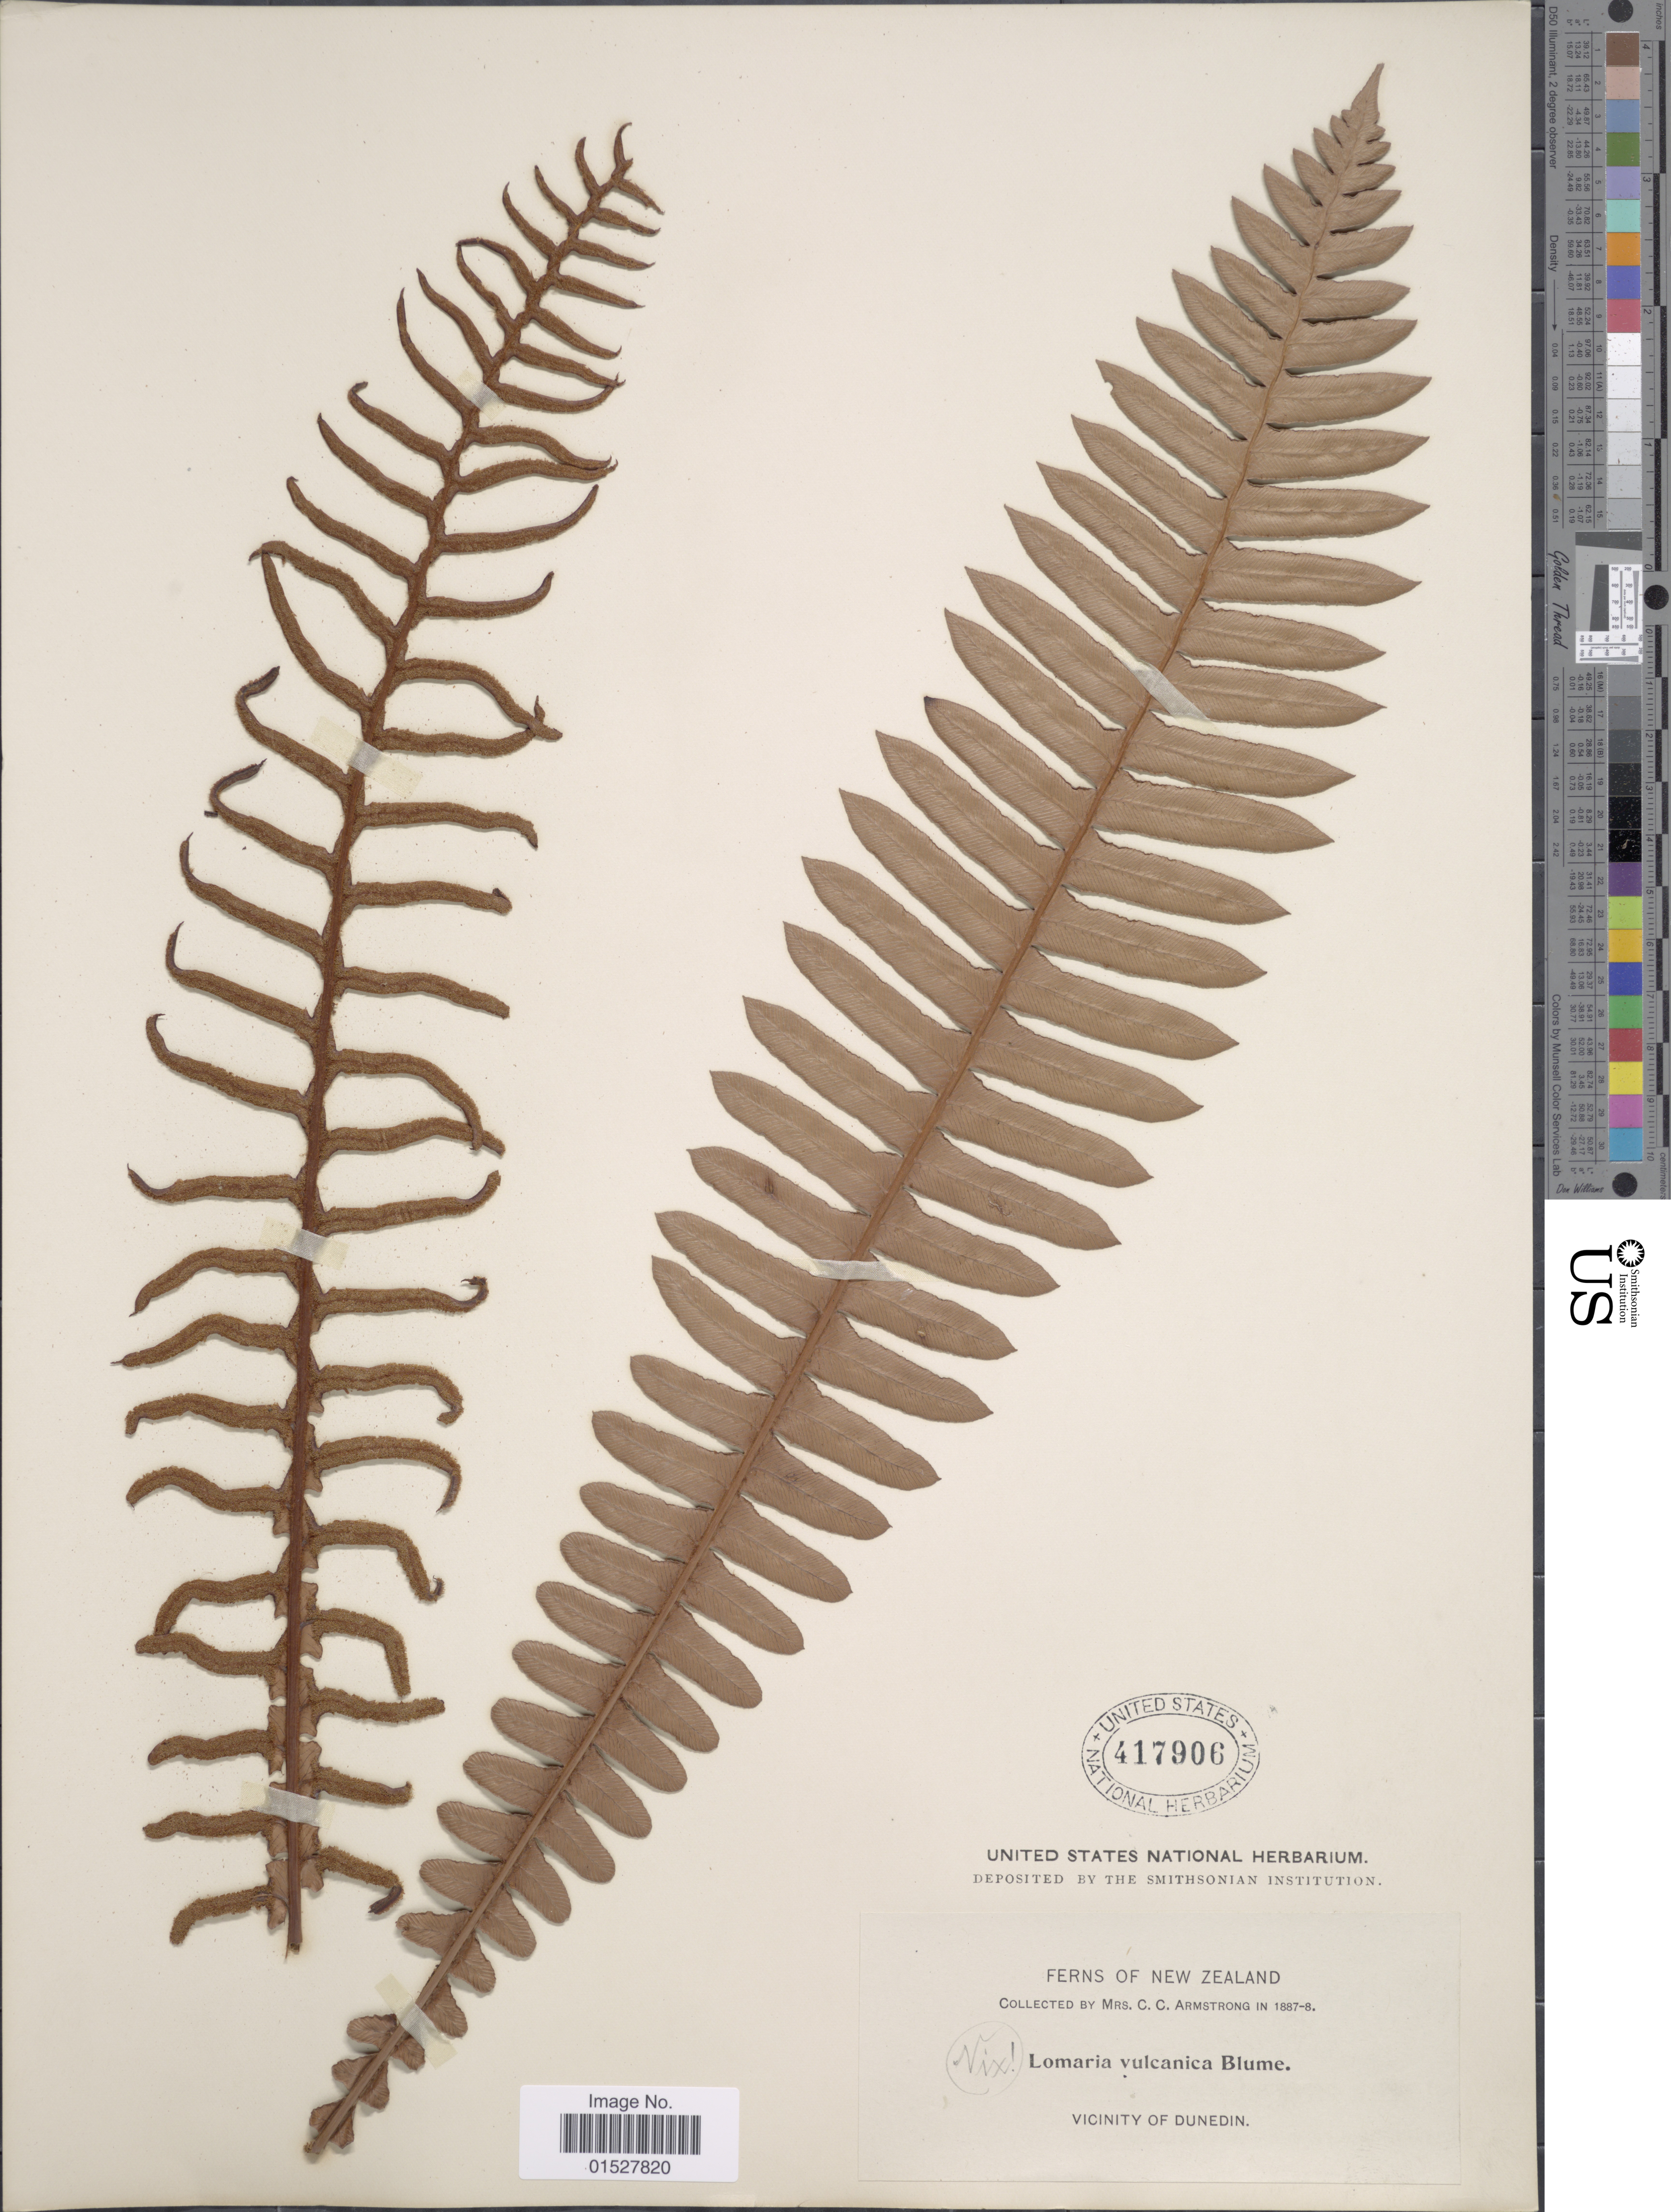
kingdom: Plantae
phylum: Tracheophyta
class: Polypodiopsida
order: Polypodiales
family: Blechnaceae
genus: Blechnum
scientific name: Blechnum discolor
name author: (G. Forst.) Keyserl.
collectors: C. Armstrong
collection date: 1887/1888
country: New Zealand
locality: Vicinity of Dunedin.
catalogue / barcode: US 417906